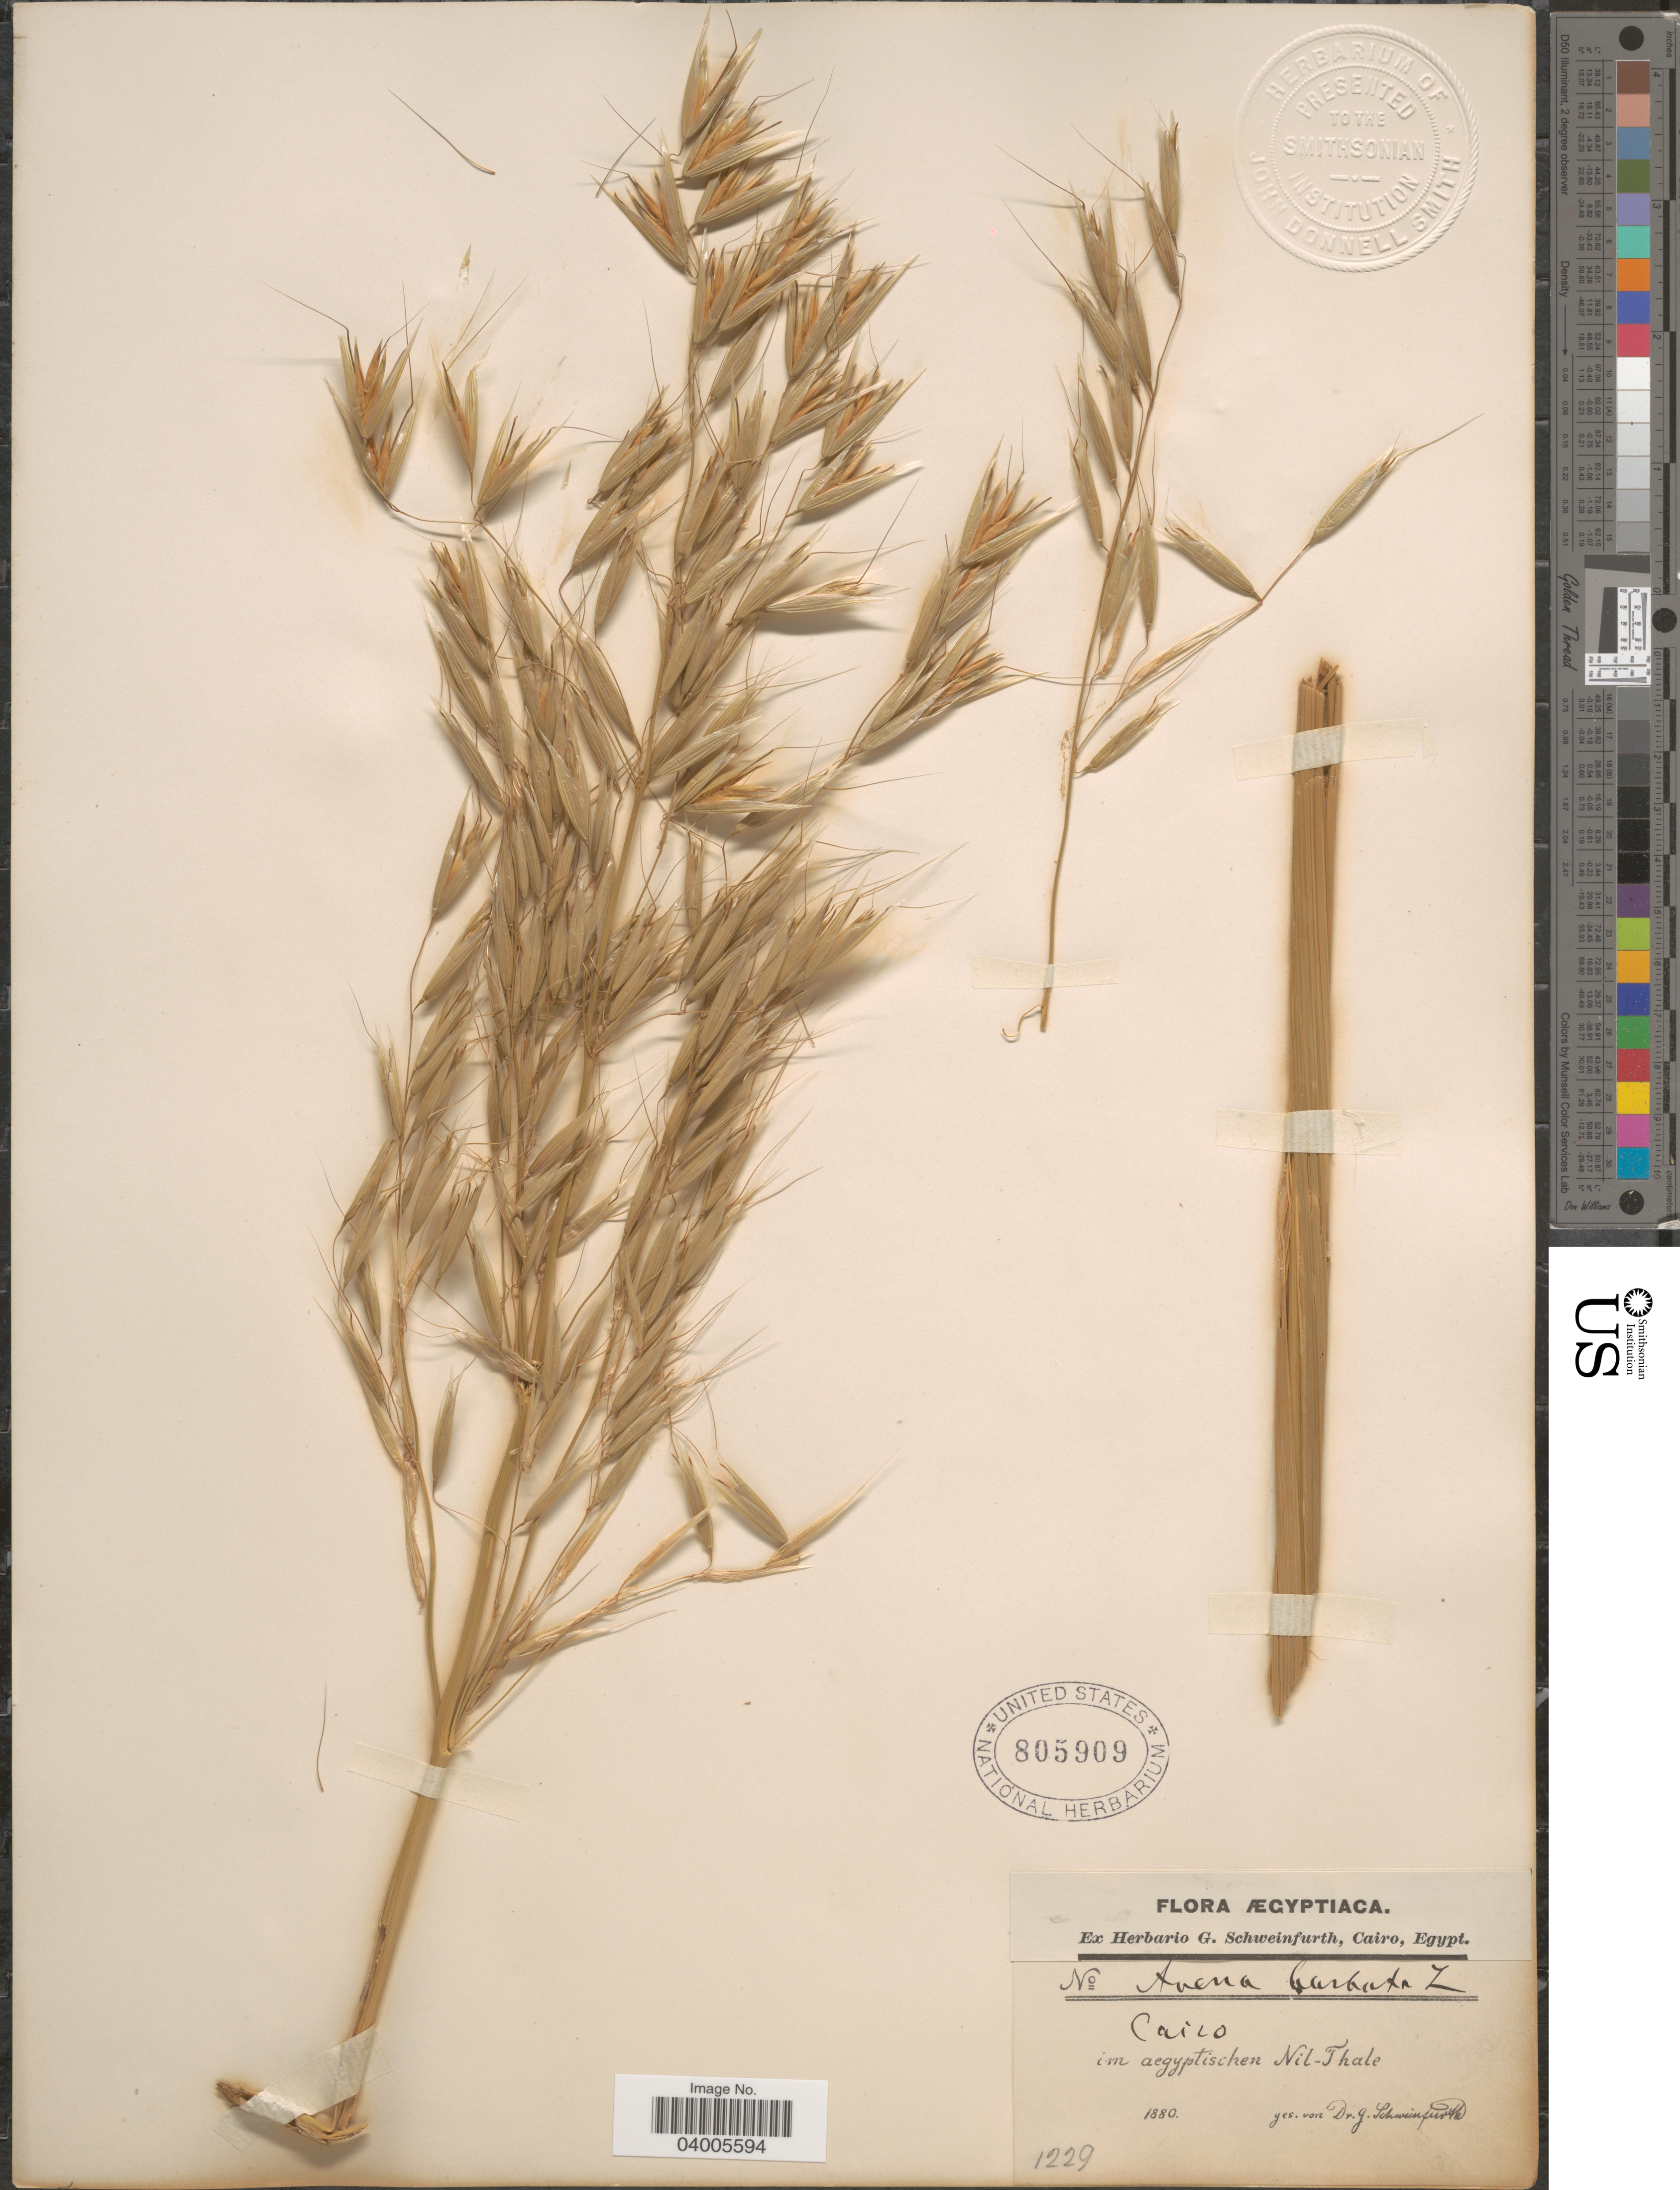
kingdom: Plantae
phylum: Tracheophyta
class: Liliopsida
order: Poales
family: Poaceae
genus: Avena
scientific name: Avena barbata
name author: Pott ex Link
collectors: G. A. Schweinfurth (herbarium)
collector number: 1229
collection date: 1880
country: Egypt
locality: Cairo im aegyptischen Nil-Thale.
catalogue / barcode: US 805909